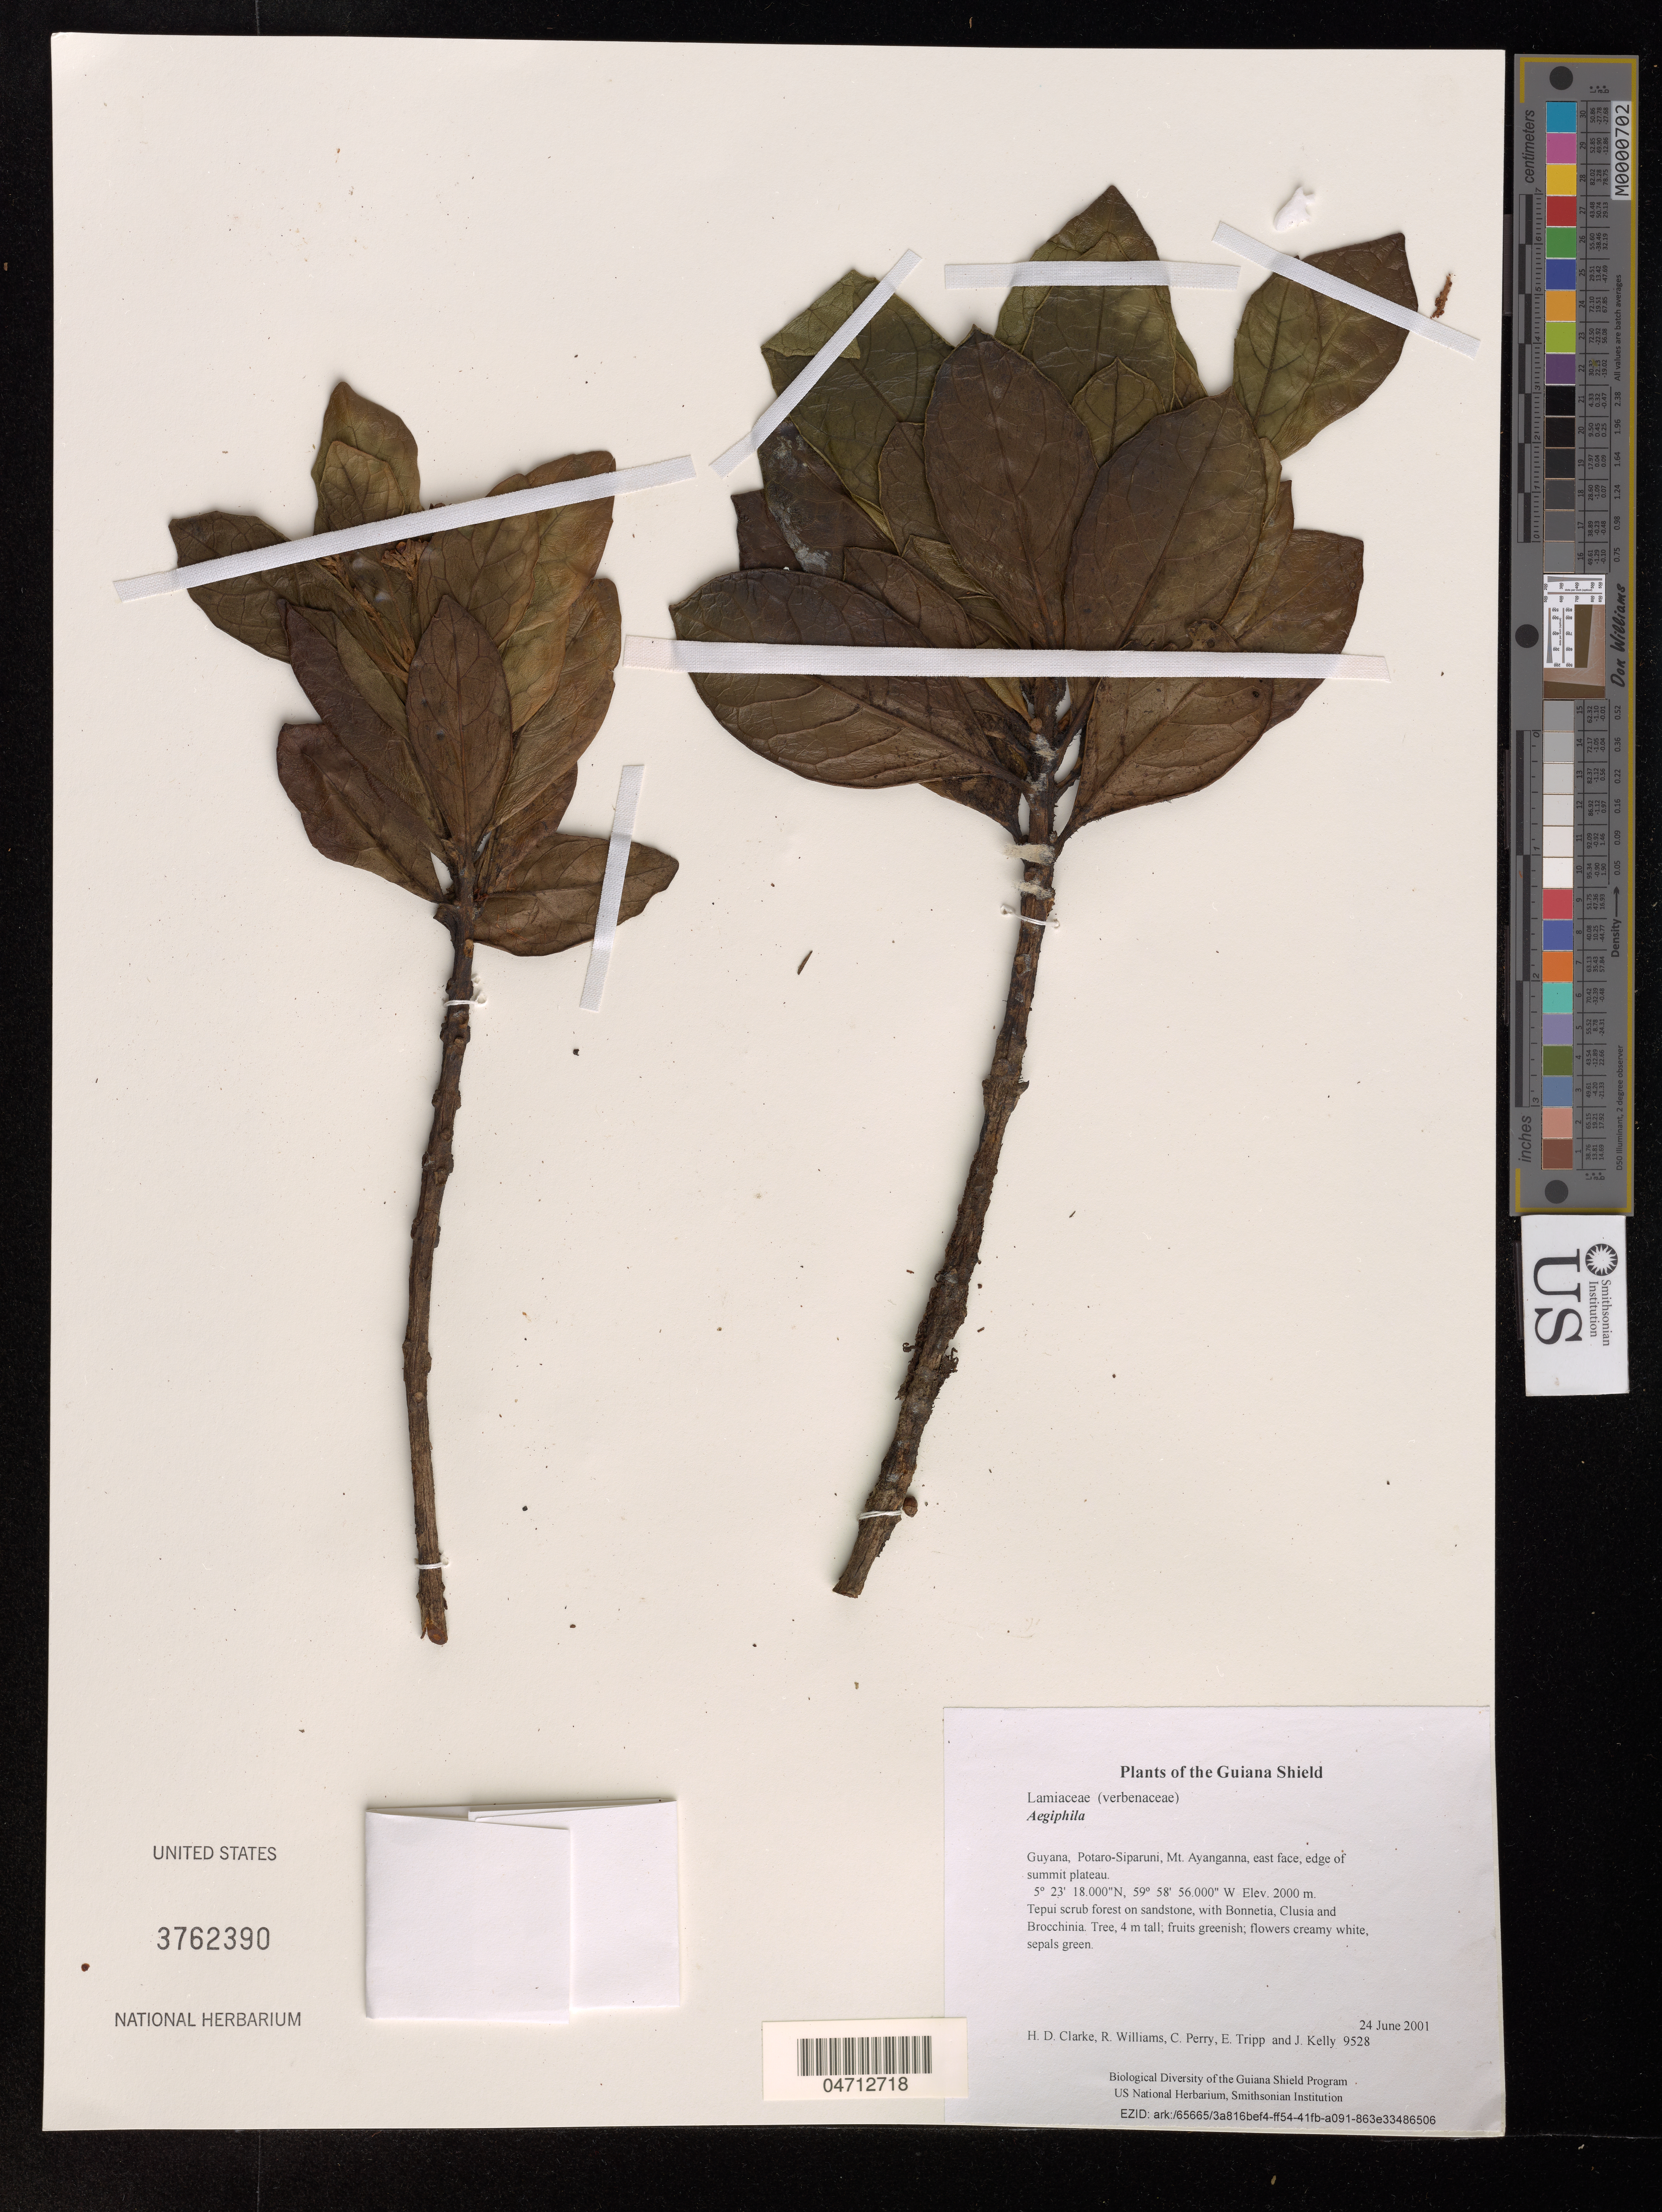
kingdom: Plantae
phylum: Tracheophyta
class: Magnoliopsida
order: Lamiales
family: Lamiaceae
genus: Aegiphila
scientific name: Aegiphila sp.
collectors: H. D. Clarke, R. Williams, C. Perry, E. Tripp & J. Kelly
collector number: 9528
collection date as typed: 24 June 2001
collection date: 2001-06-24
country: Guyana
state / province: Potaro-Siparuni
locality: Mt. Ayanganna, east face, edge of summit plateau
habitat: Tepui scrub forest on sandstone, with Bonnetia, Clusia and Brocchinia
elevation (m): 2000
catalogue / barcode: US 3762390